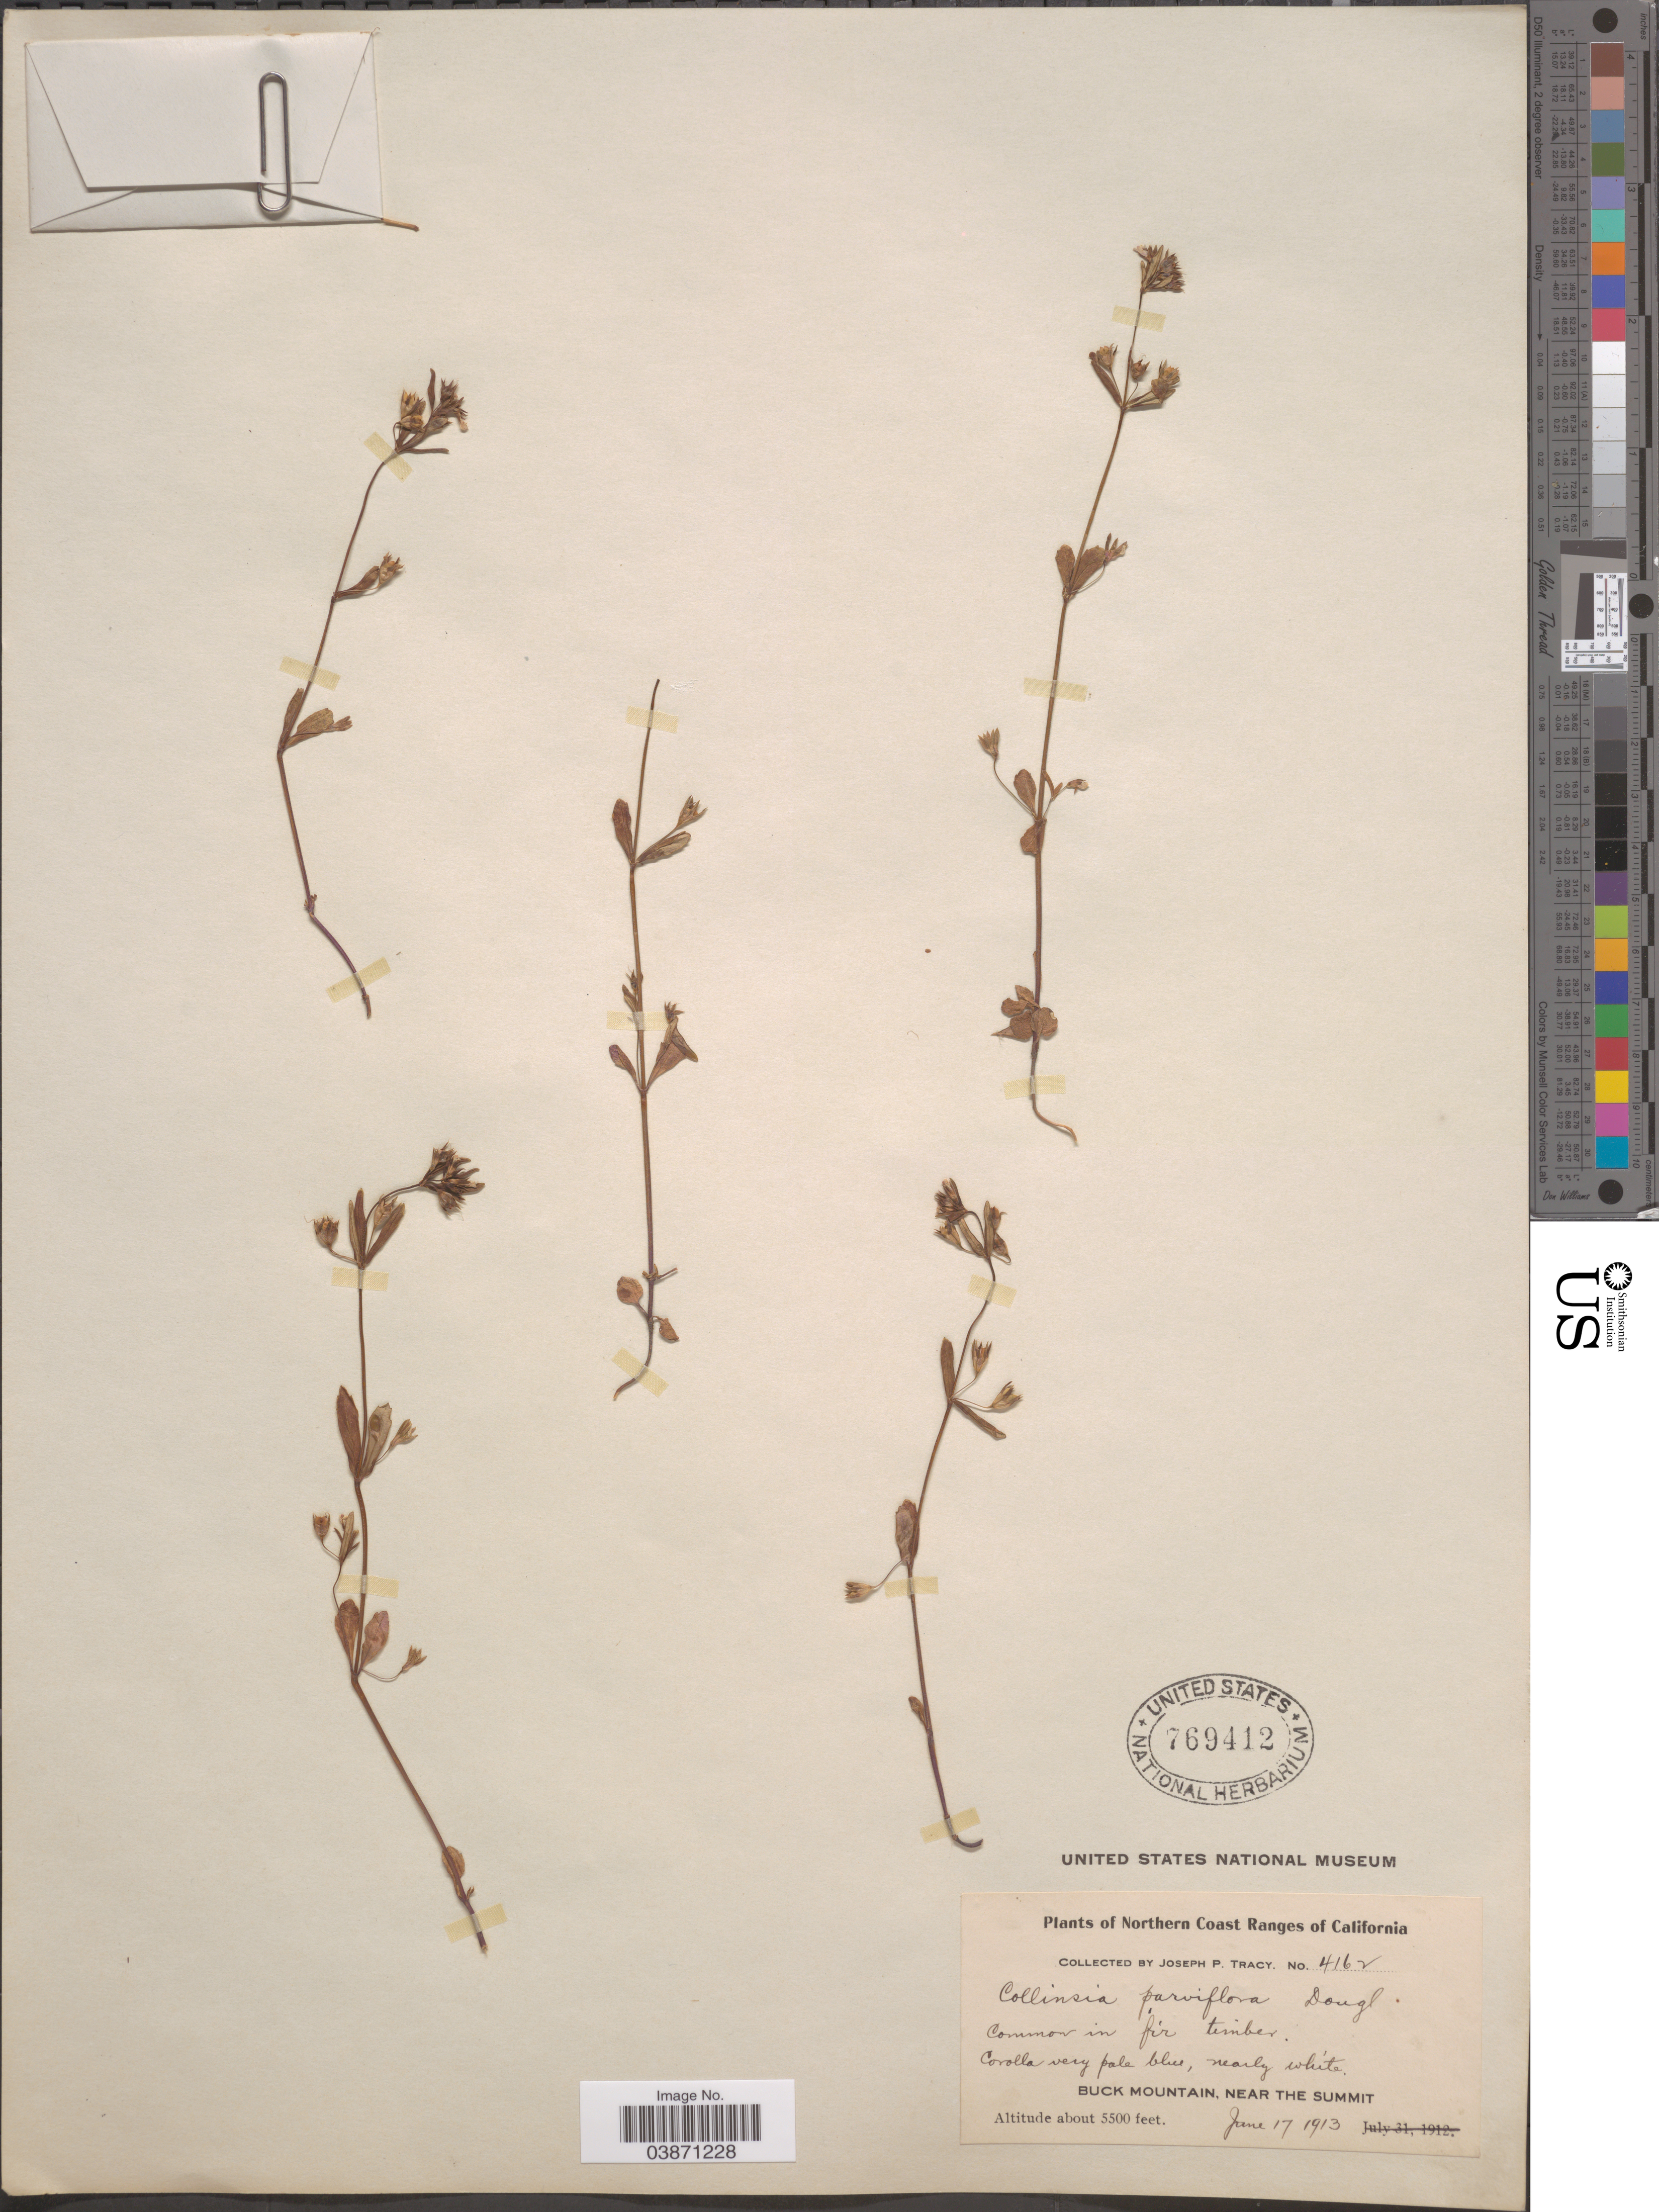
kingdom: Plantae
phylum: Tracheophyta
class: Magnoliopsida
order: Lamiales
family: Plantaginaceae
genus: Collinsia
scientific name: Collinsia parviflora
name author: Douglas ex Lindl.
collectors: J. Tracy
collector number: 4162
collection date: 1913-06-17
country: United States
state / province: California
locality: Northern Coast Ranges of California. Buck Mountain, near the Summit.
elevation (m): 1676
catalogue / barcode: US 769412